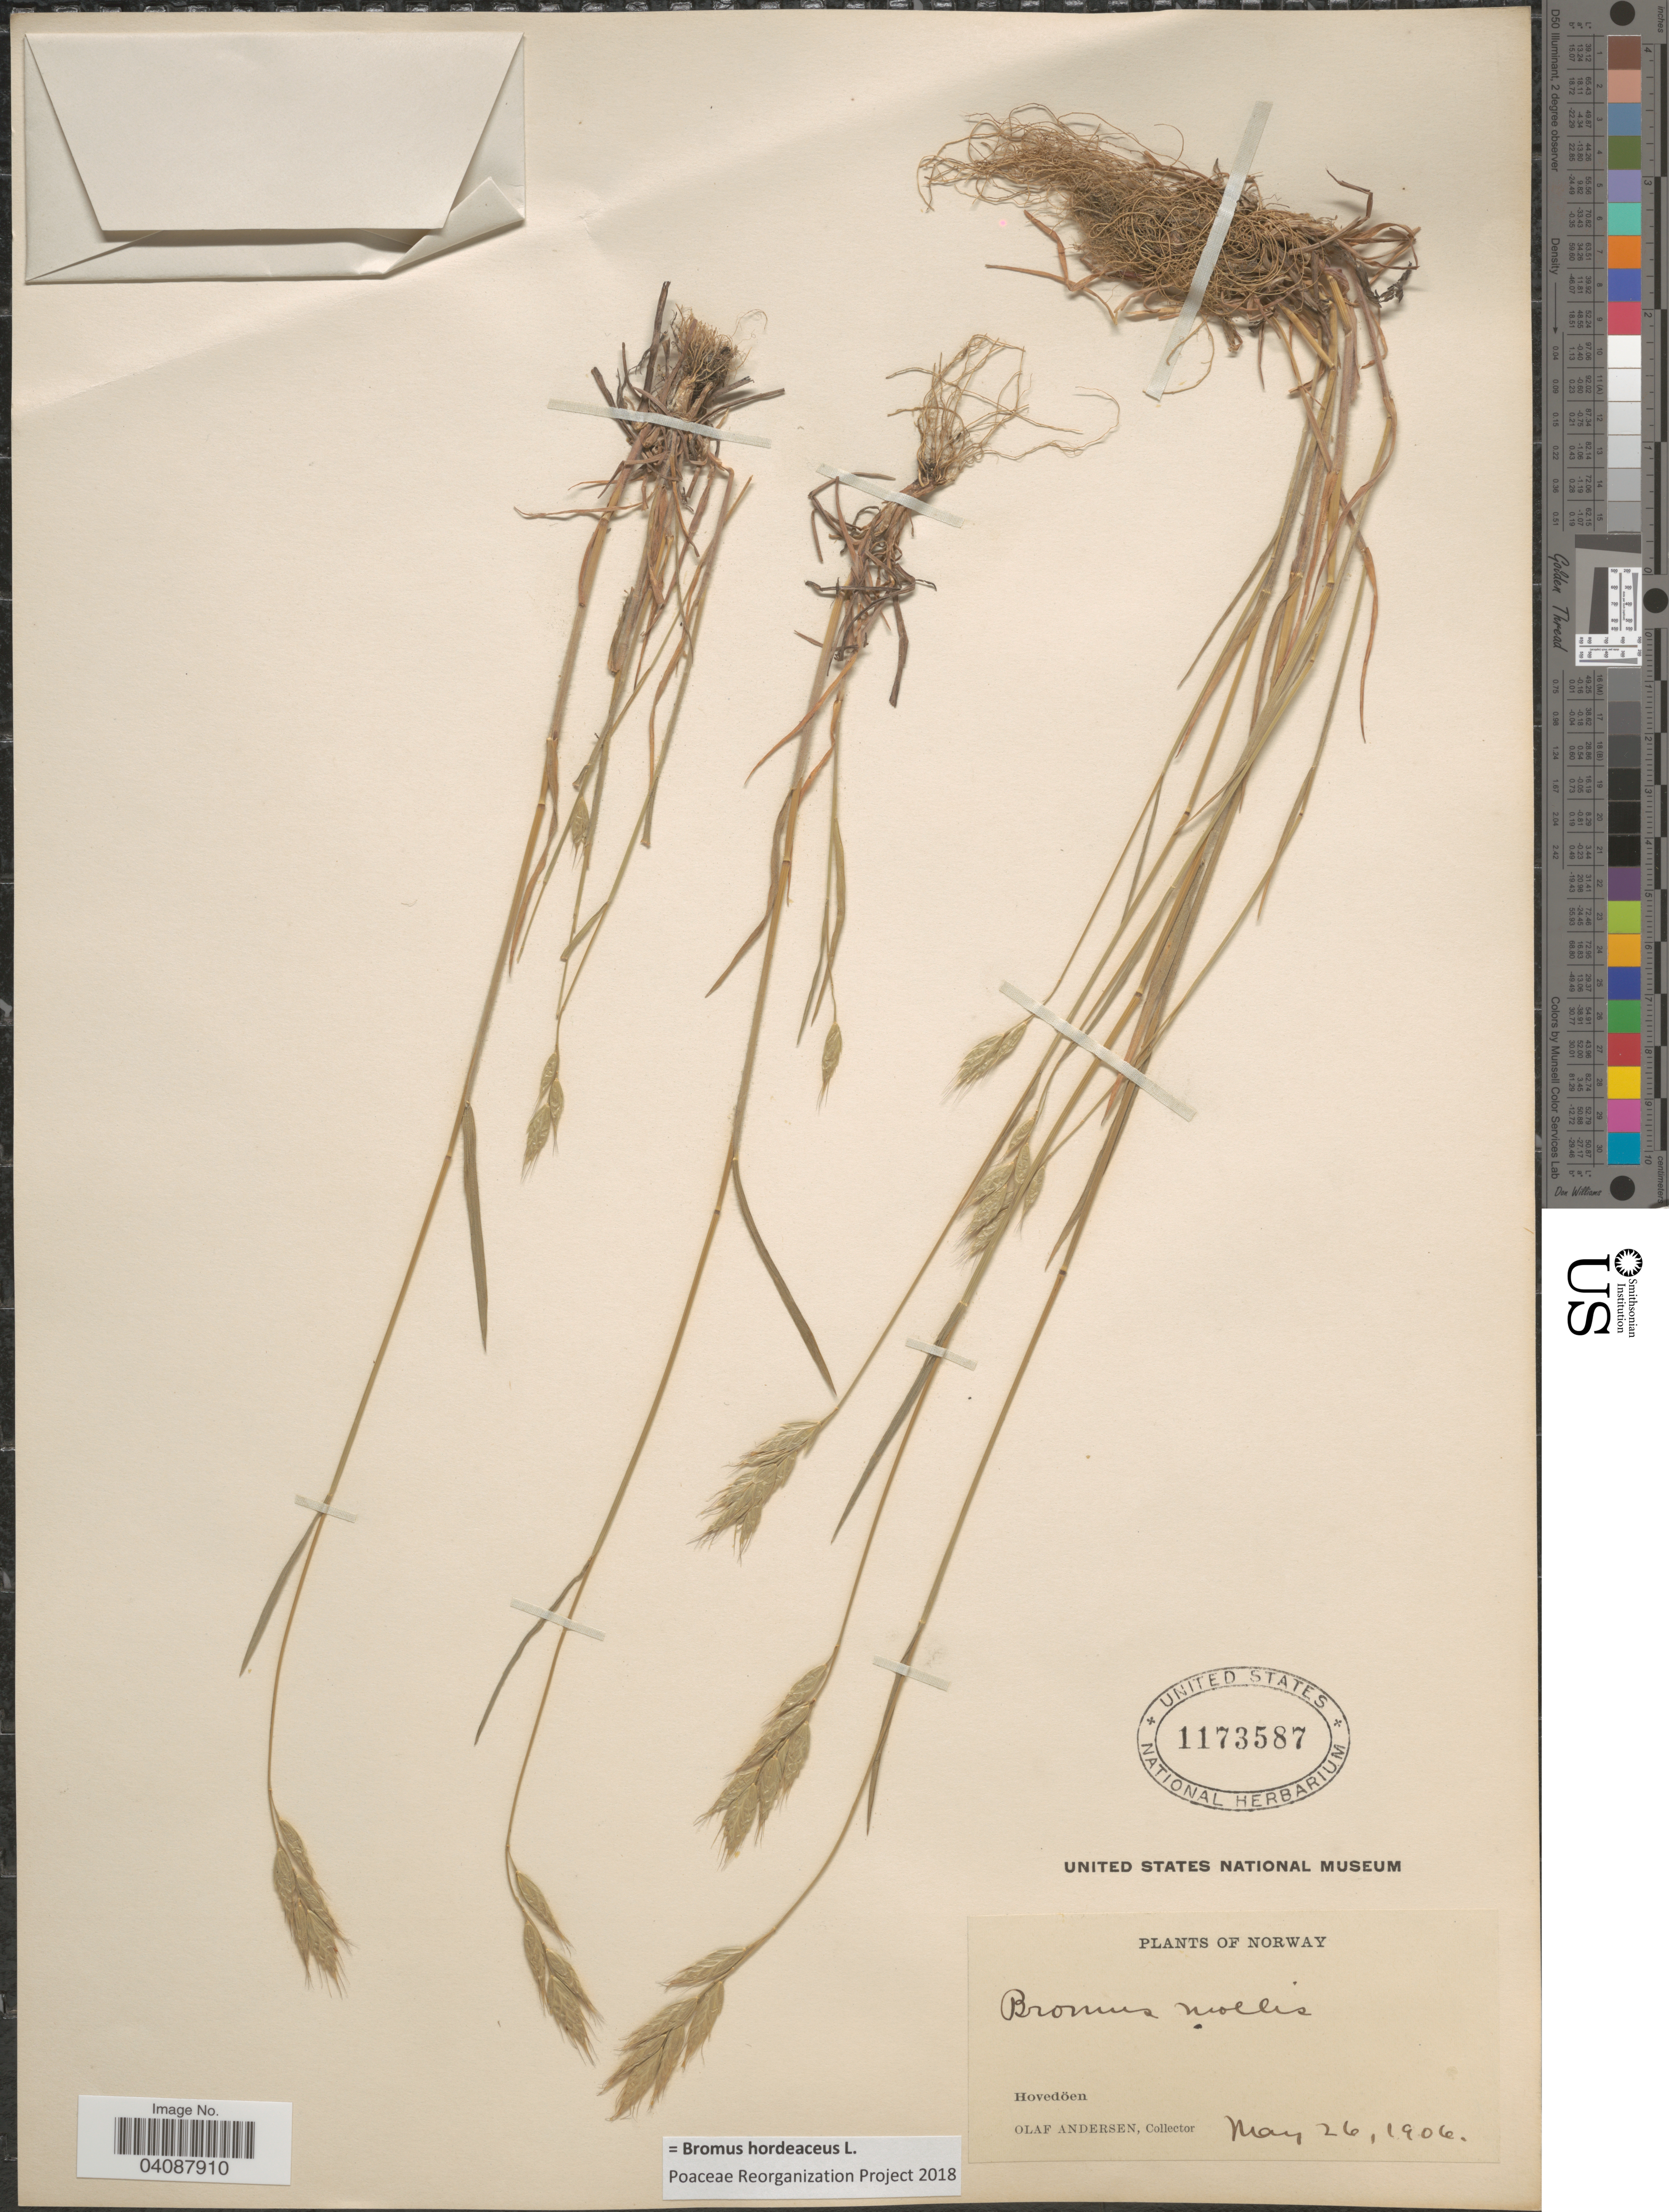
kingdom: Plantae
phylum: Tracheophyta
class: Liliopsida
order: Poales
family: Poaceae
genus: Bromus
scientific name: Bromus hordeaceus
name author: L.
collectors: O. Andersen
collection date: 1906-05-26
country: Norway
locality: Hovedöen.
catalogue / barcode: US 1173587